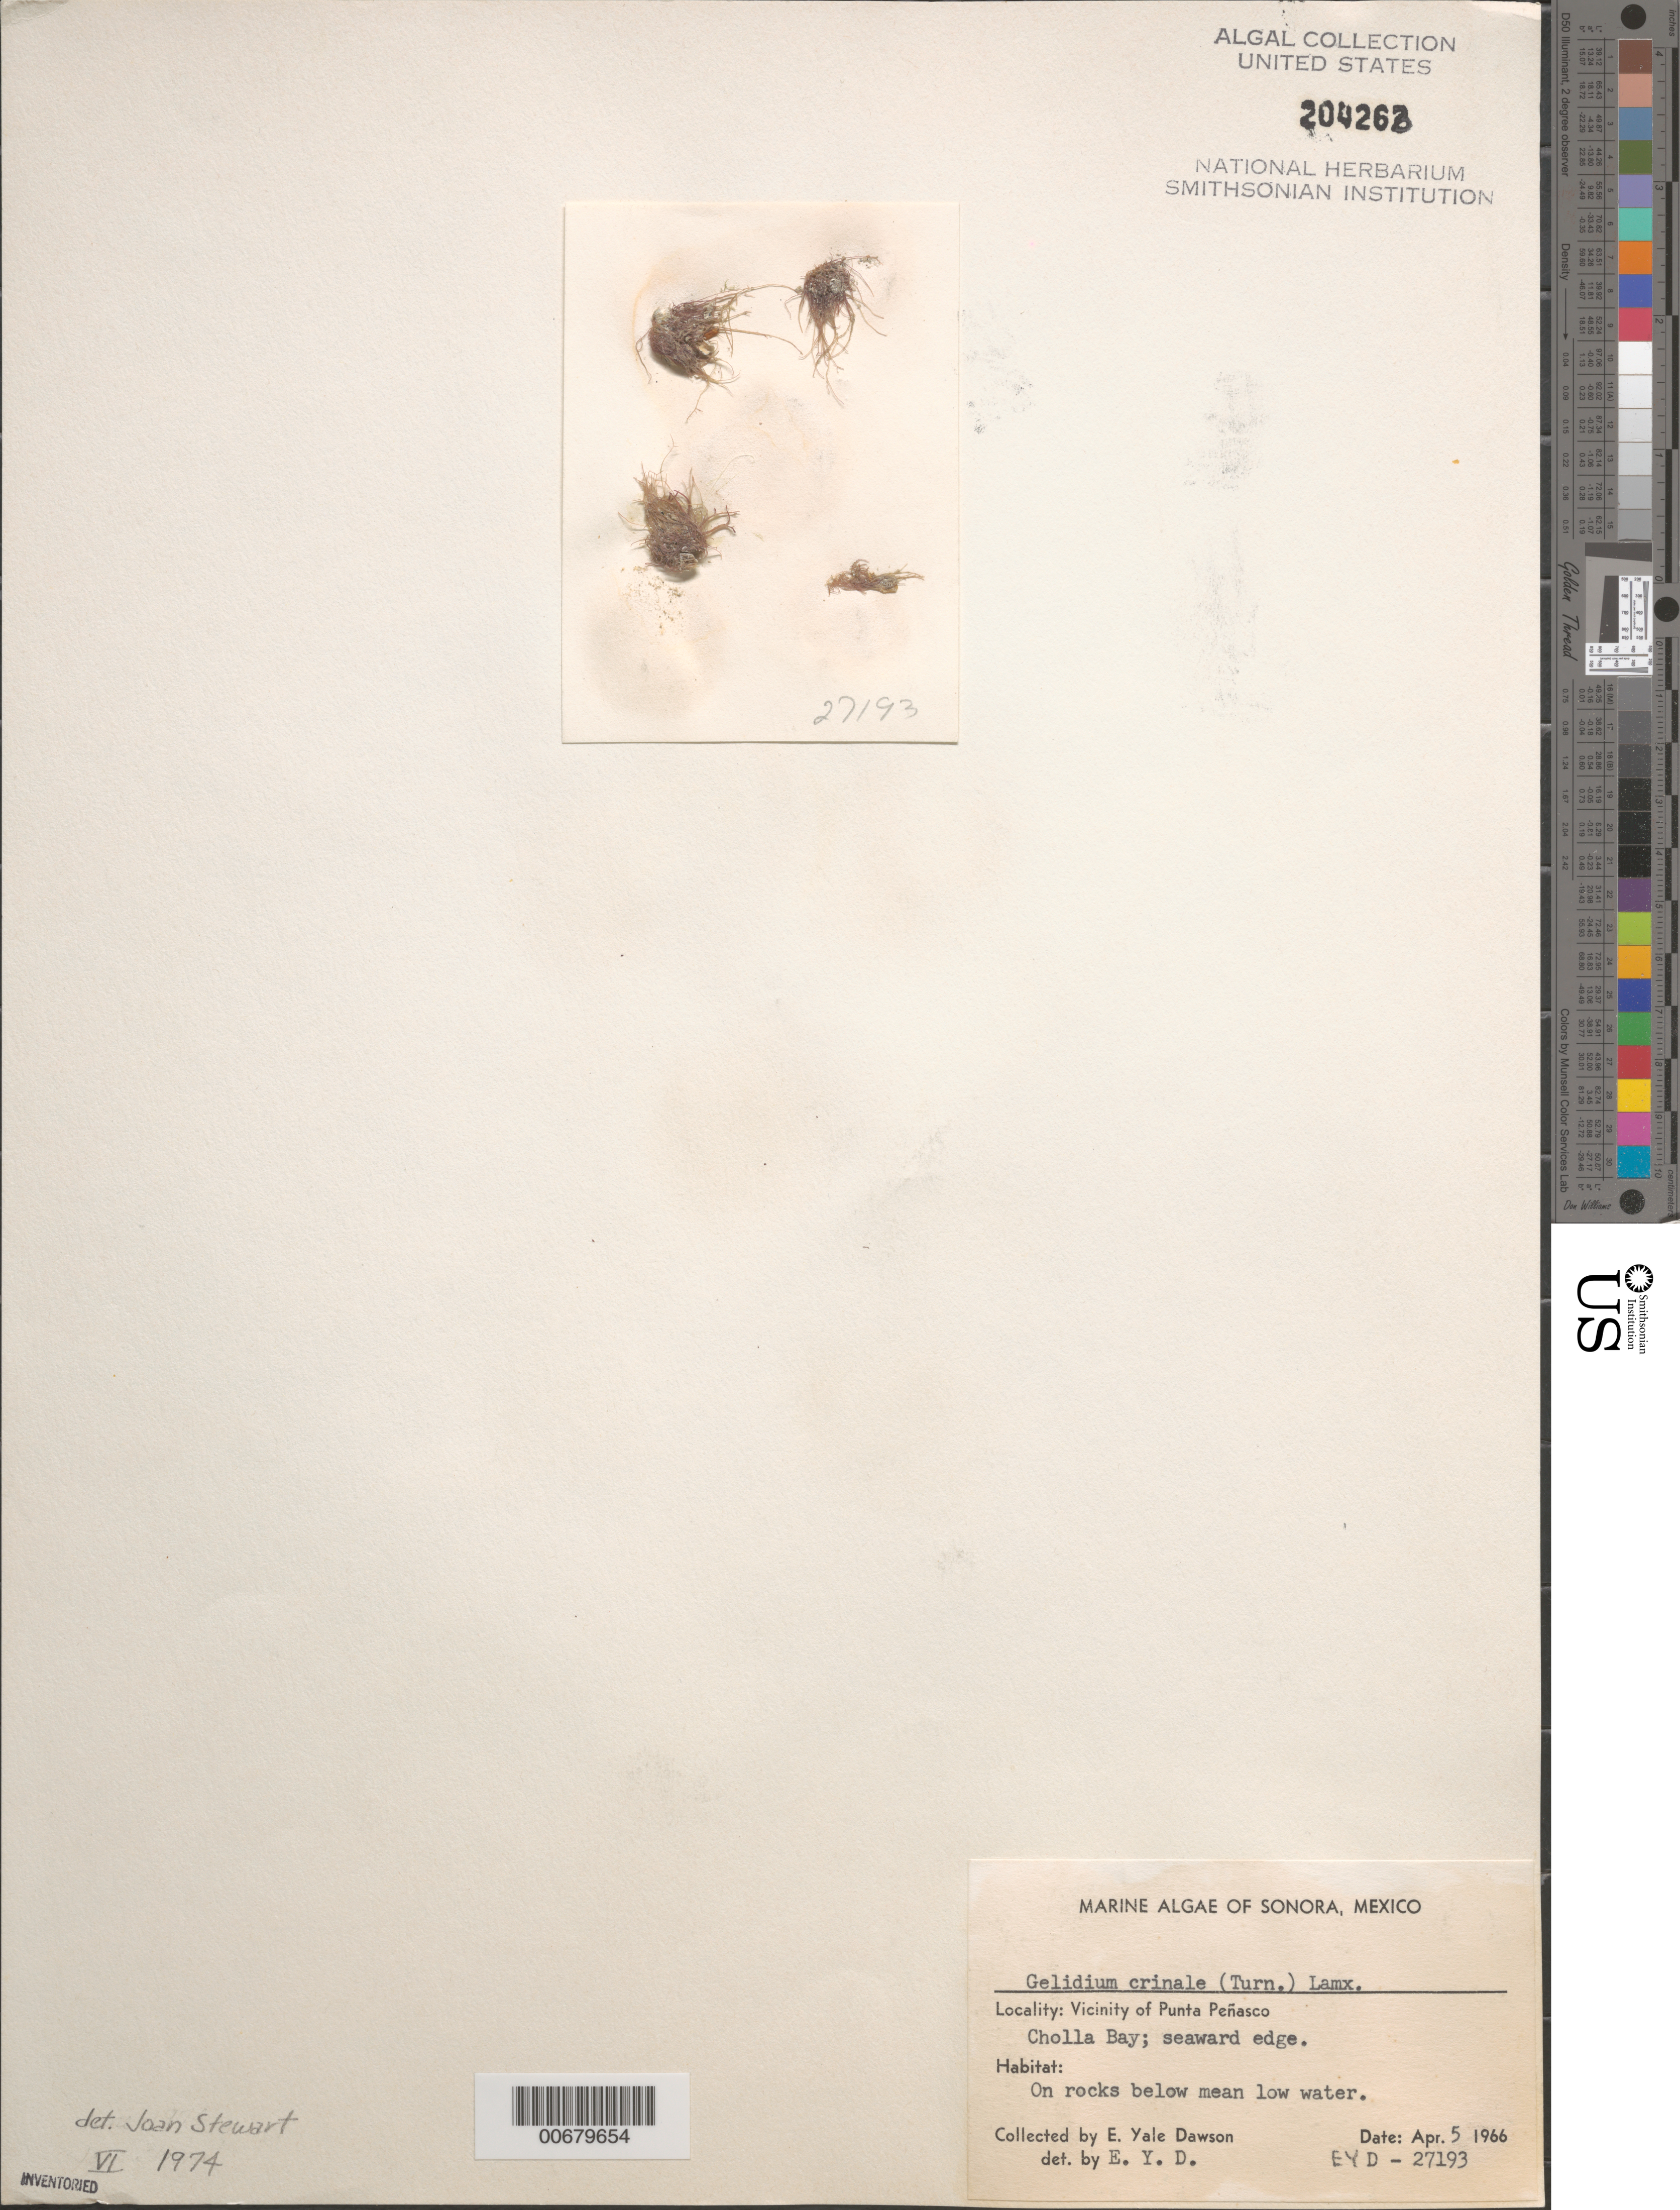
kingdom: Plantae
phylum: Rhodophyta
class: Florideophyceae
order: Gelidiales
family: Gelidiaceae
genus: Gelidium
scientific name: Gelidium crinale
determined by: Dawson, E. Y.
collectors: E. Y. Dawson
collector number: EYD 27193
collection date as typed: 05 Apr 1966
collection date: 1966-04-05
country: Mexico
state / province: Sonora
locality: Cholla Bay, Punta Penasco area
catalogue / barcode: US 204263